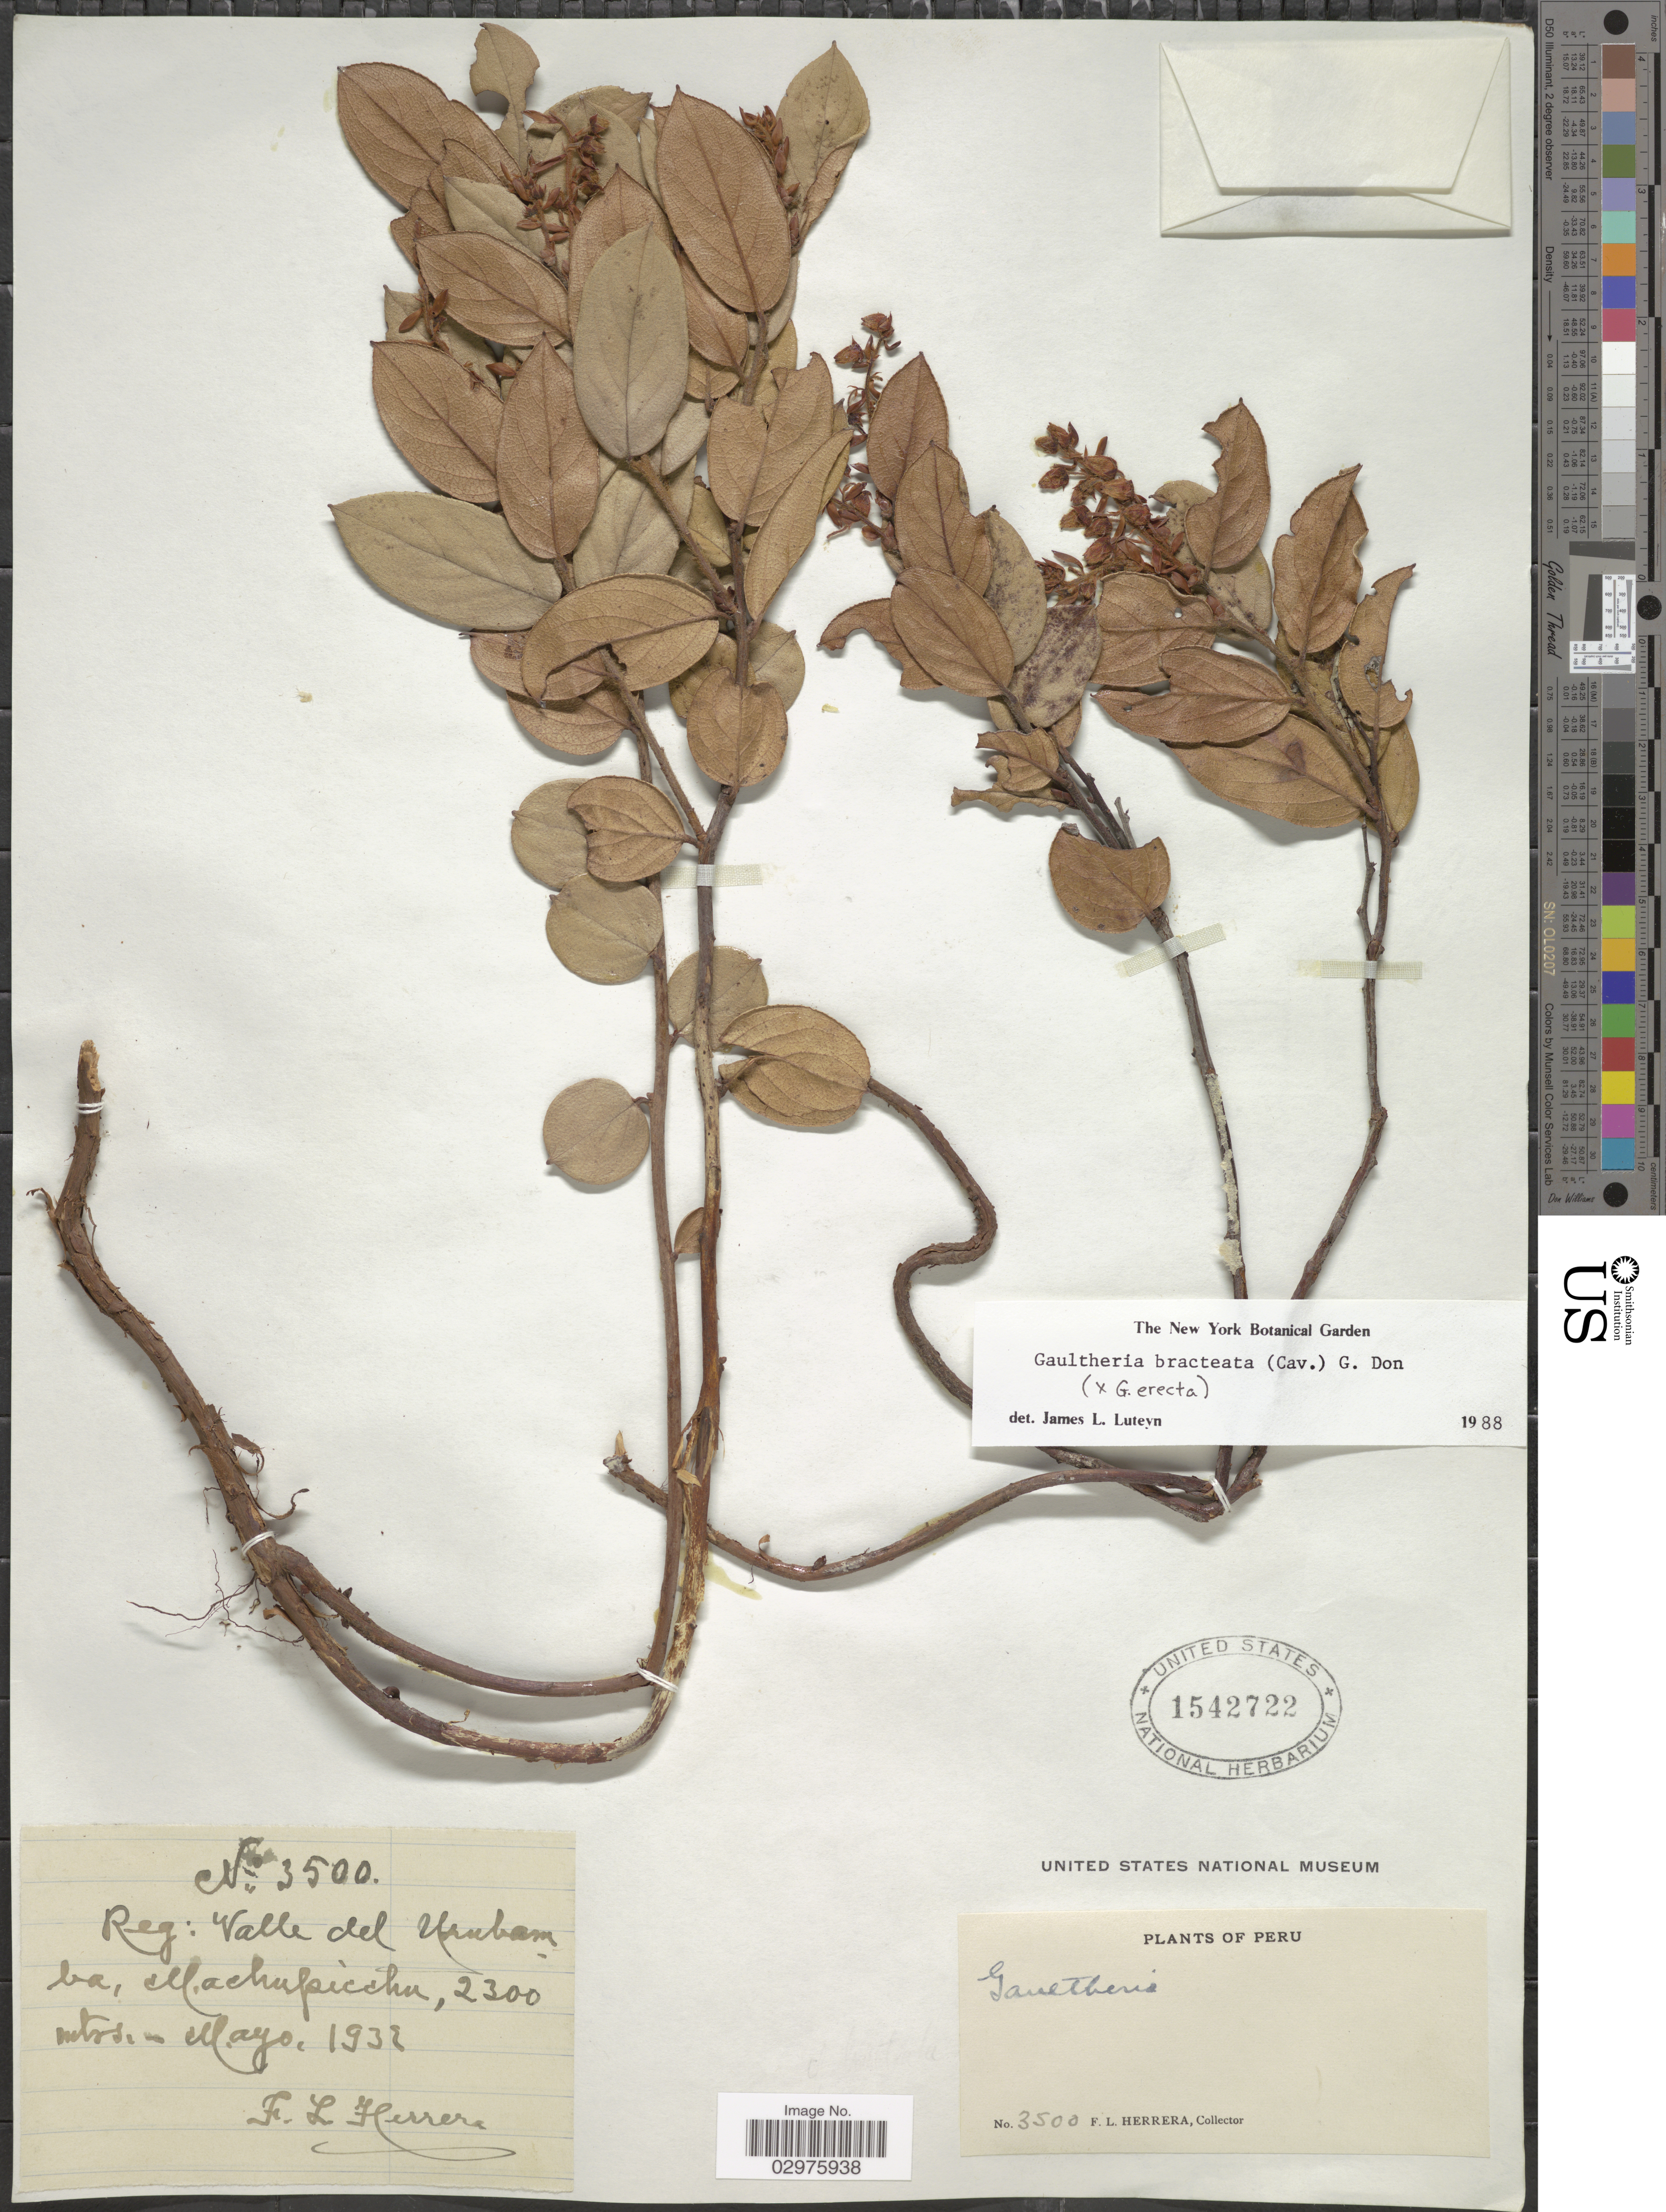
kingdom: Plantae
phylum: Tracheophyta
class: Magnoliopsida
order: Ericales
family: Ericaceae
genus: Gaultheria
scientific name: Gaultheria bracteata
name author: (Cav.) G. Don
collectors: F. L. Herrera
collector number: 3500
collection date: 1932-05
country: Peru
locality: Reg: Valle del Urubamba, Machupicchu.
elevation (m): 2300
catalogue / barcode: US 1542722